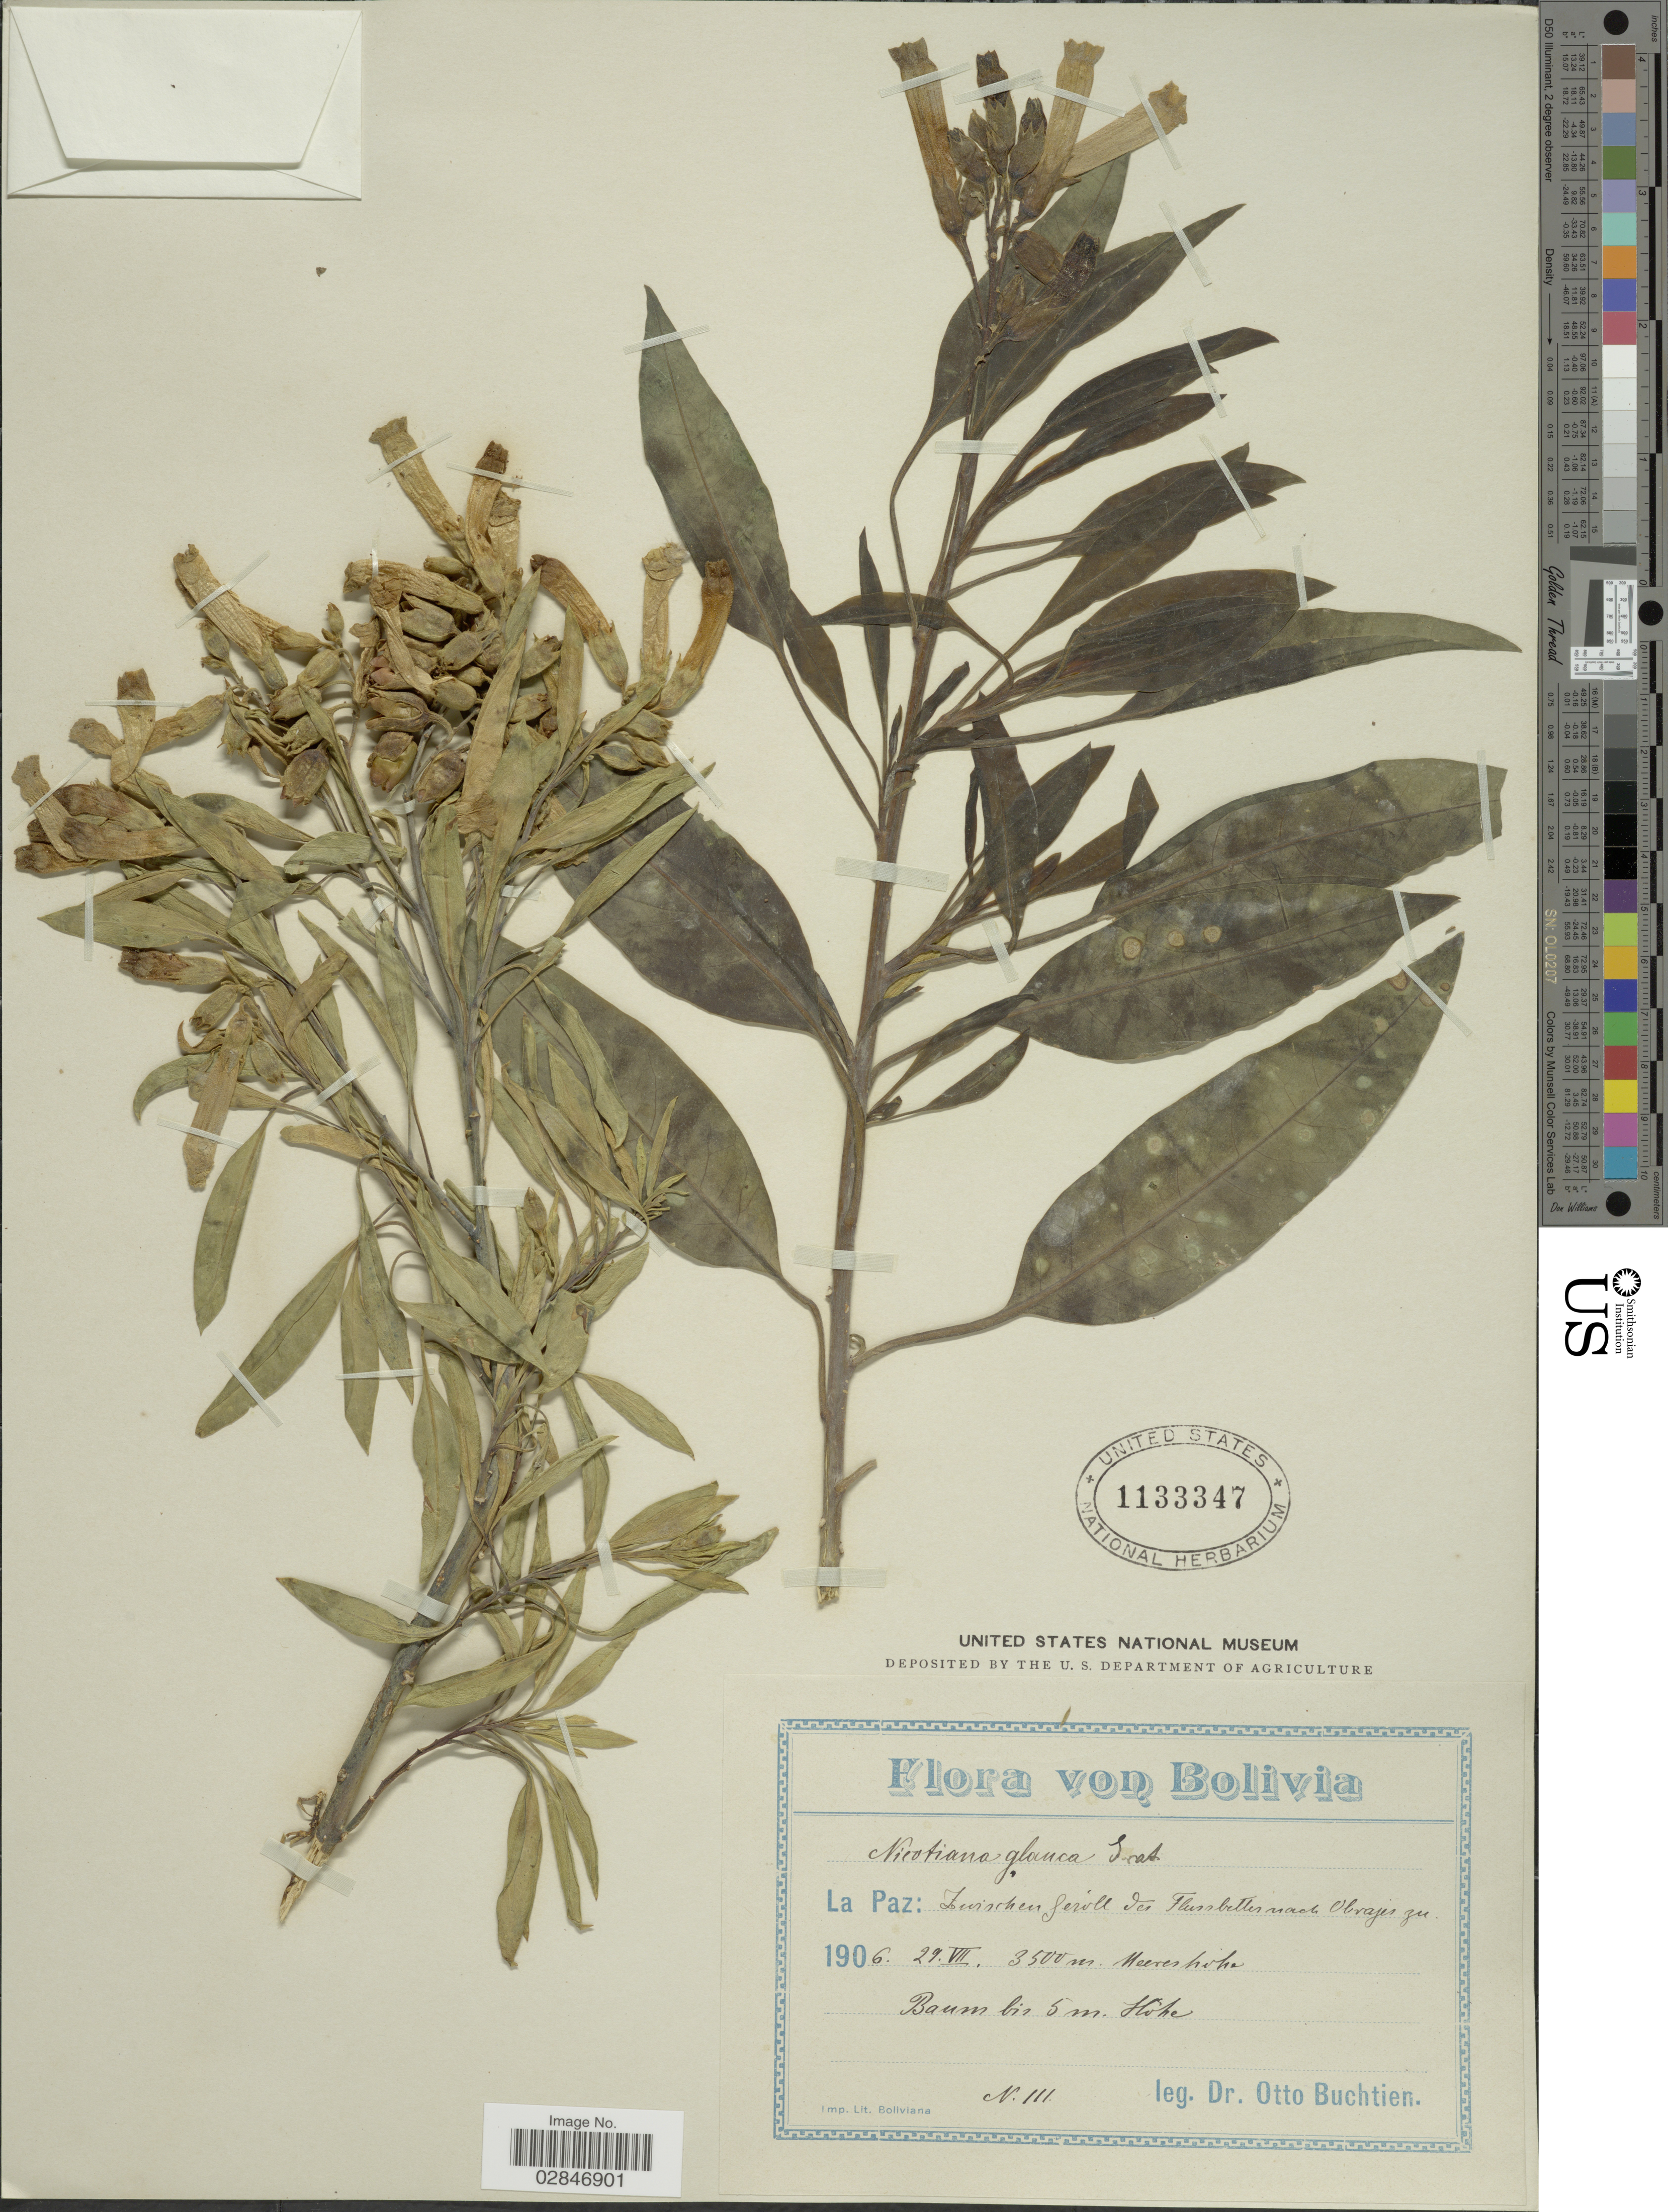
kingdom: Plantae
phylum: Tracheophyta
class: Magnoliopsida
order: Solanales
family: Solanaceae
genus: Nicotiana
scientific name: Nicotiana glauca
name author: Graham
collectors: O. Buchtien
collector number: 111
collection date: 1906-07-29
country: Bolivia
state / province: La Paz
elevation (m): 3500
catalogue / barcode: US 1133347